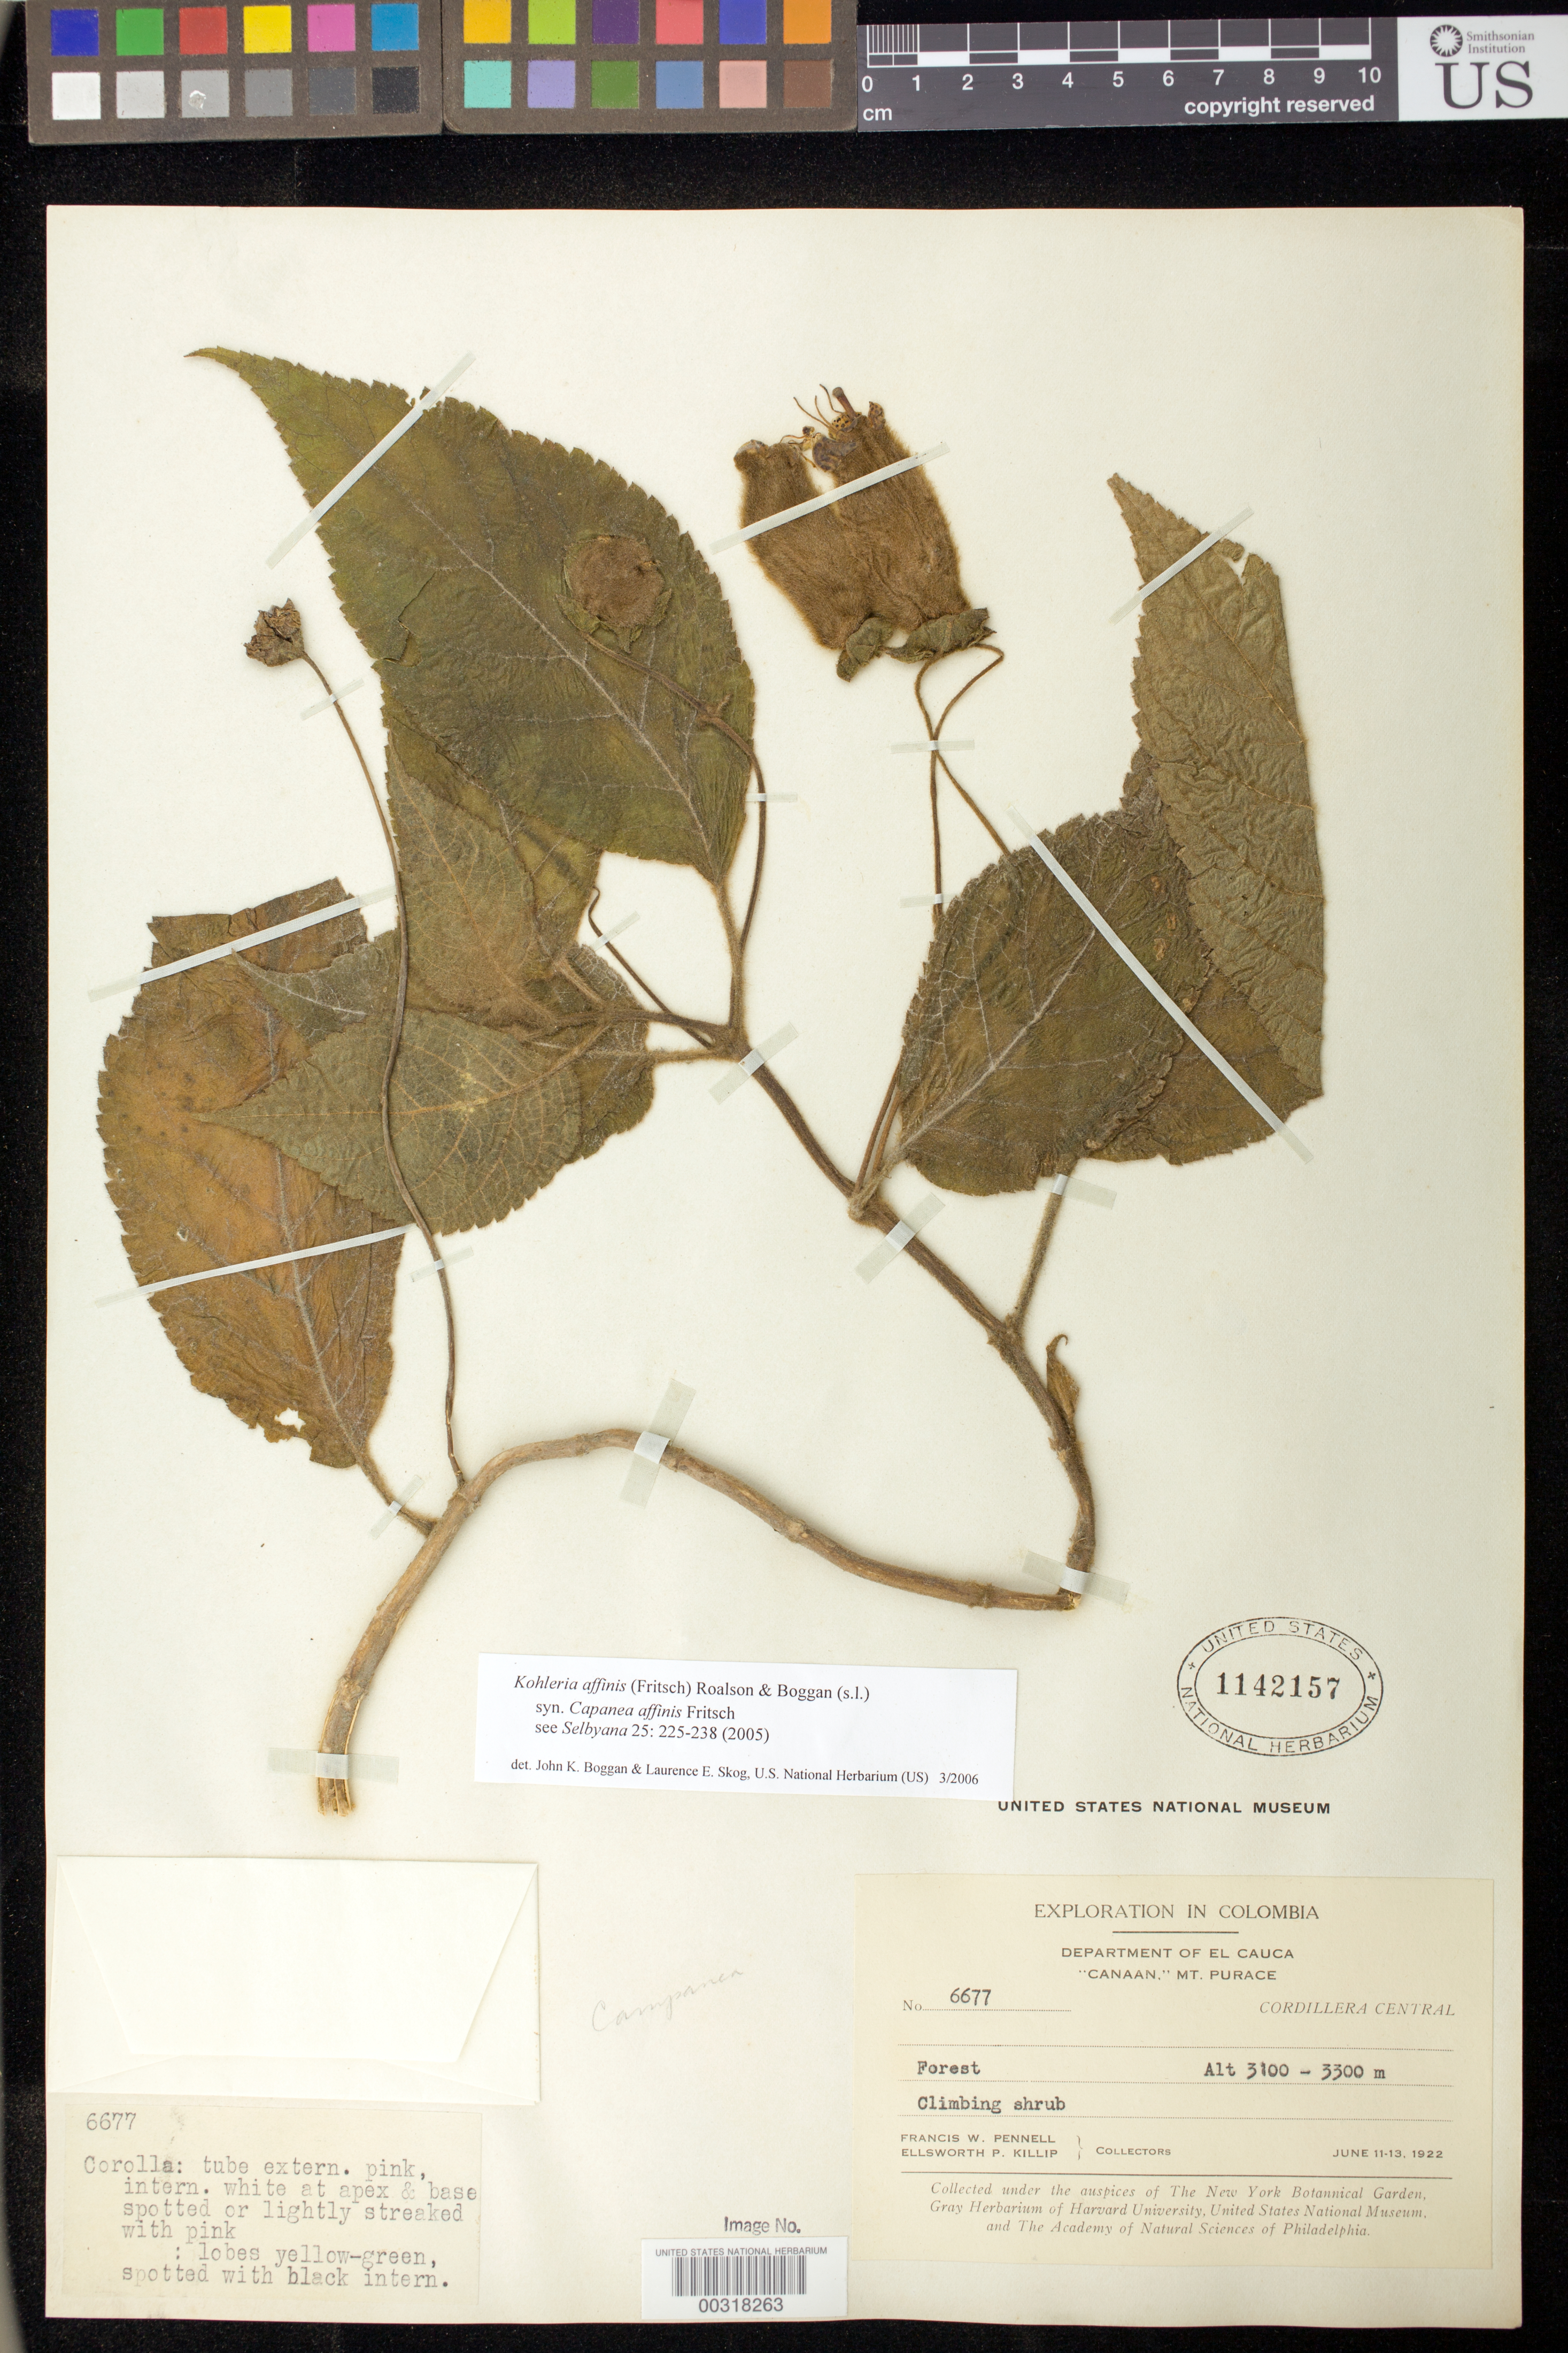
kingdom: Plantae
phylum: Tracheophyta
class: Magnoliopsida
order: Lamiales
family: Gesneriaceae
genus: Kohleria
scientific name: Kohleria affinis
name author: (Fritsch) Roalson & Boggan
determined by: Boggan, J. K.; Skog, L. E.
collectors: F. W. Pennell & E. P. Killip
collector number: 6677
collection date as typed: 11-13 Jun 1922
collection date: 1922-06-11/1922-06-13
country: Colombia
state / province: Cauca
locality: Canaan,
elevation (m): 3100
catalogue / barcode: US 1142157